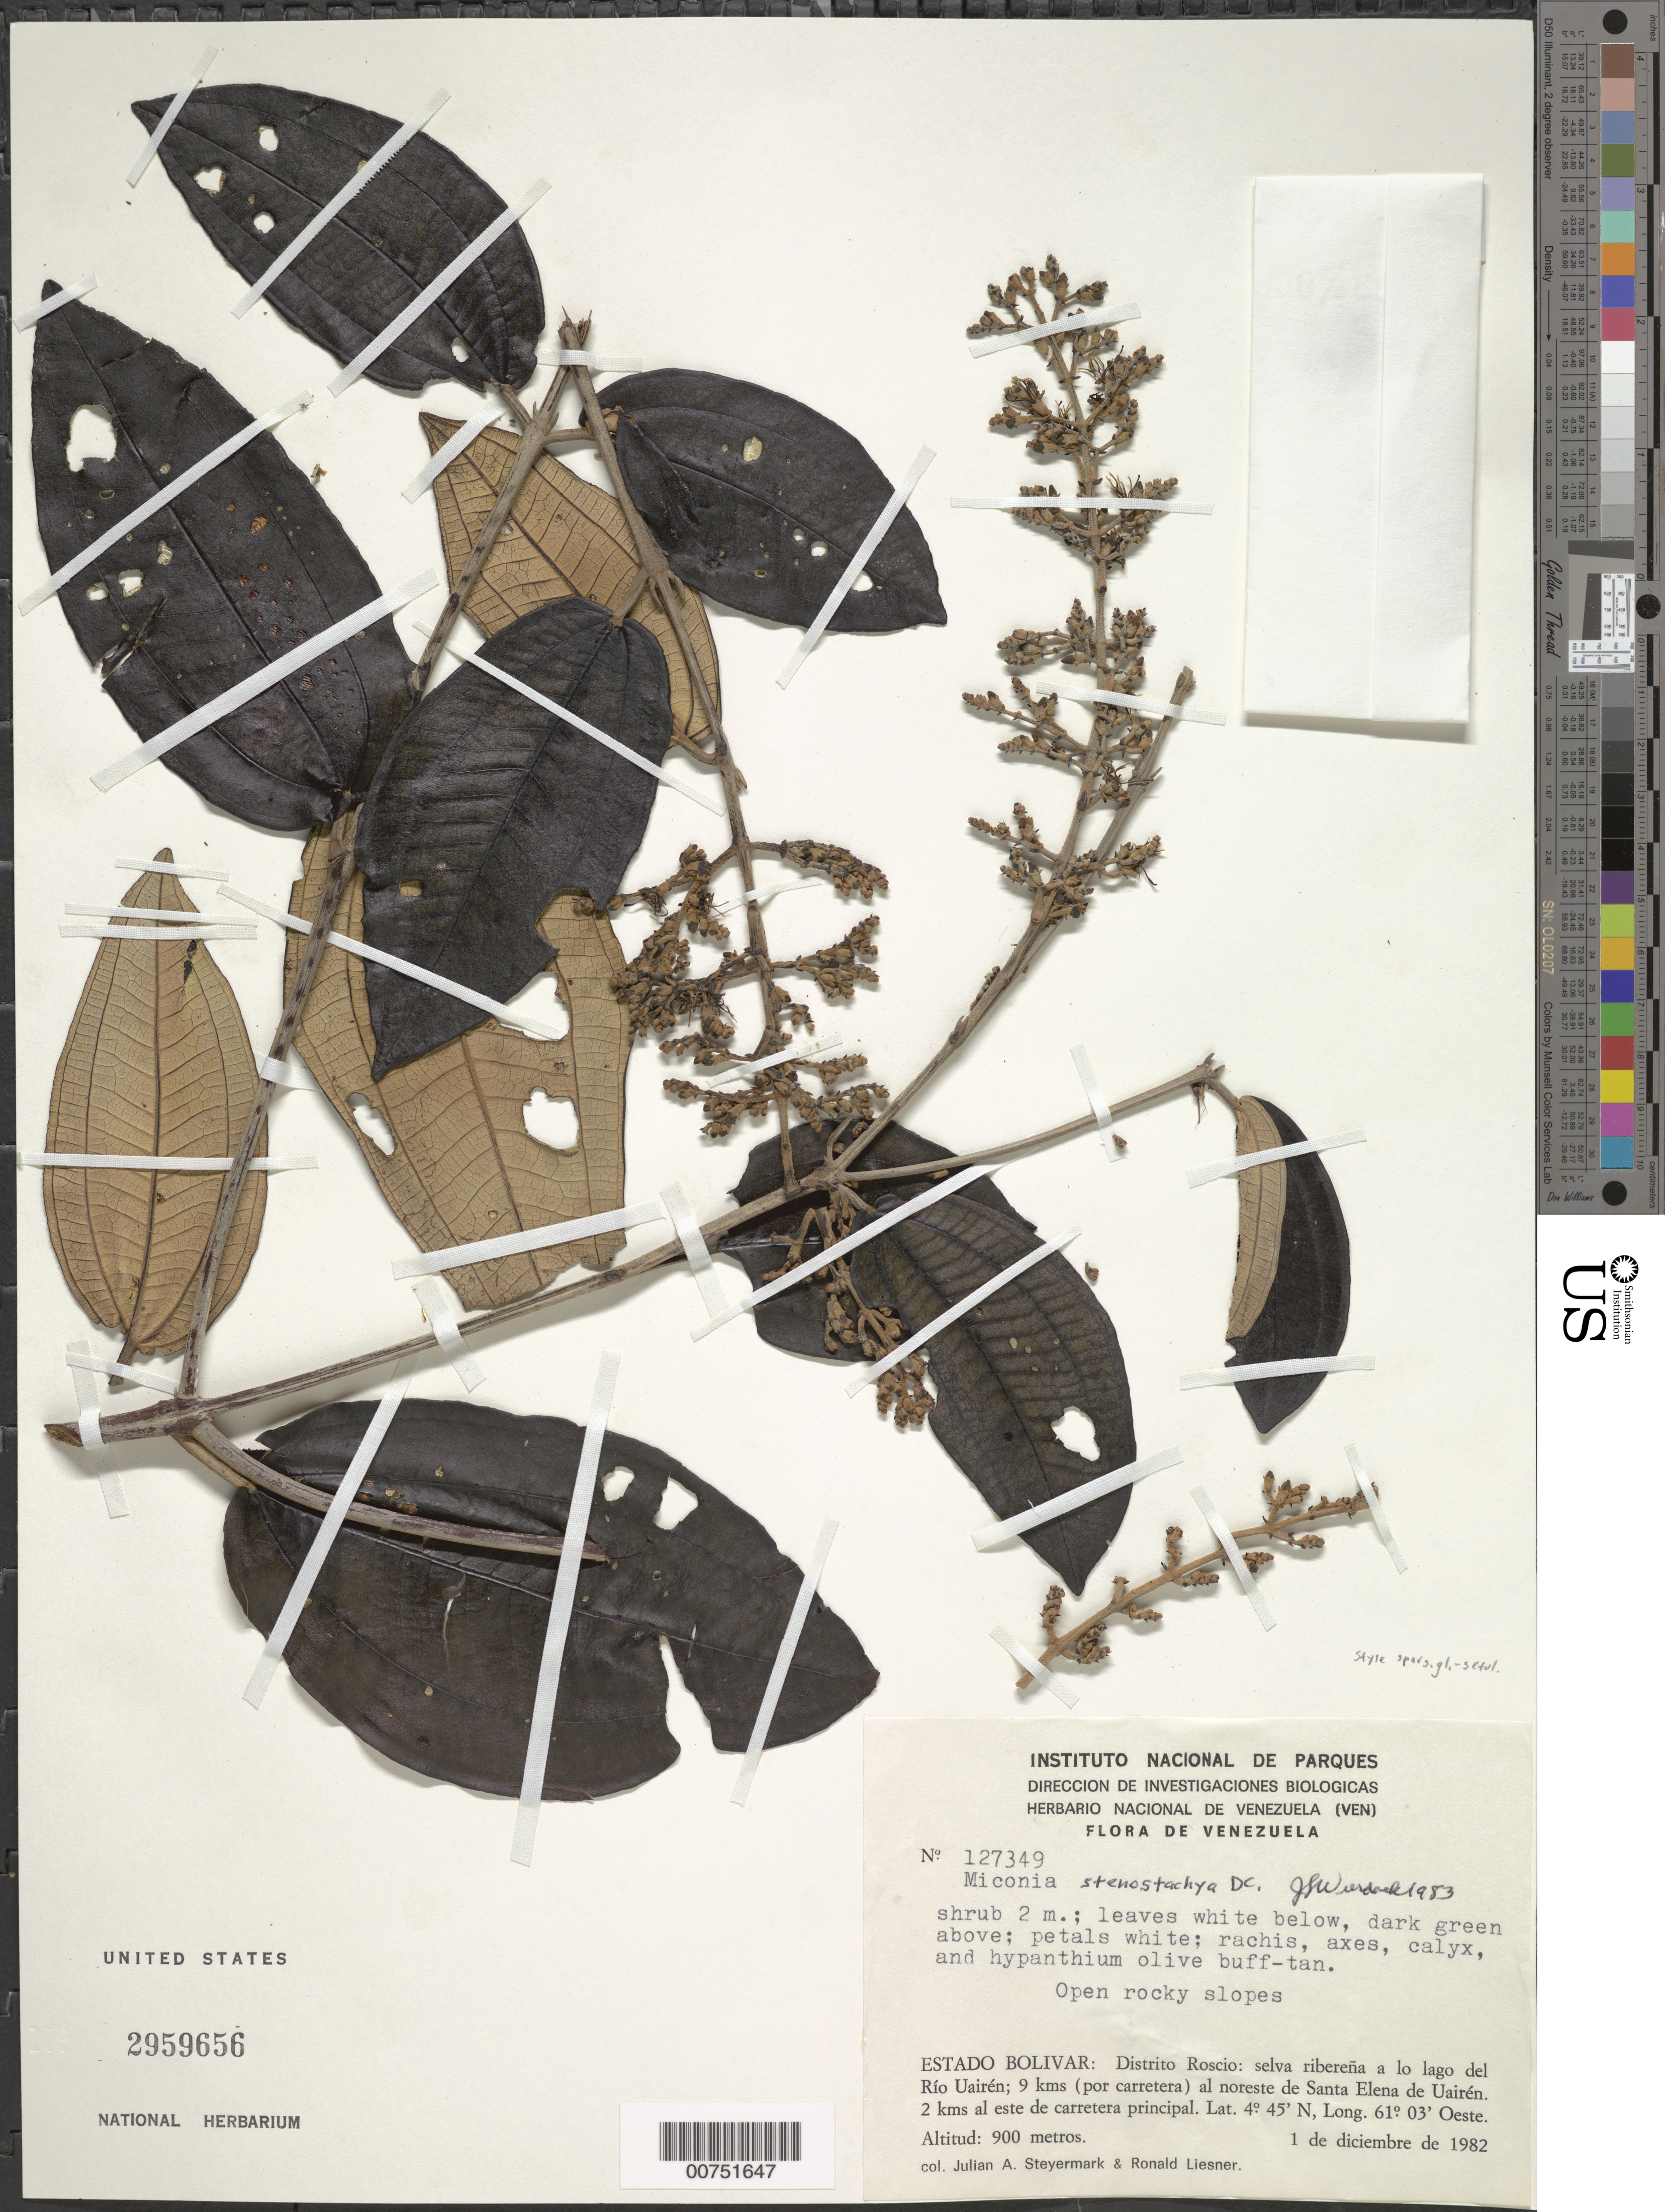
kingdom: Plantae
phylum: Tracheophyta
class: Magnoliopsida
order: Myrtales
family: Melastomataceae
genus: Miconia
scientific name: Miconia stenostachya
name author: DC.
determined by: Wurdack, John J., (US), US (UNITED STATES)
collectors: J. Steyermark & R. L. Liesner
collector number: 127349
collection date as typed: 1-Dec-82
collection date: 1982-12-01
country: Venezuela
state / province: Bolívar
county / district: Roscio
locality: Río Uairen, 9 km (por carretera) al NO de Santa Elena de Uairen, 2km al este de carretera principal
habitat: Selva riberena; open rocky slopes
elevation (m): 900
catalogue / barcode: US 2959656